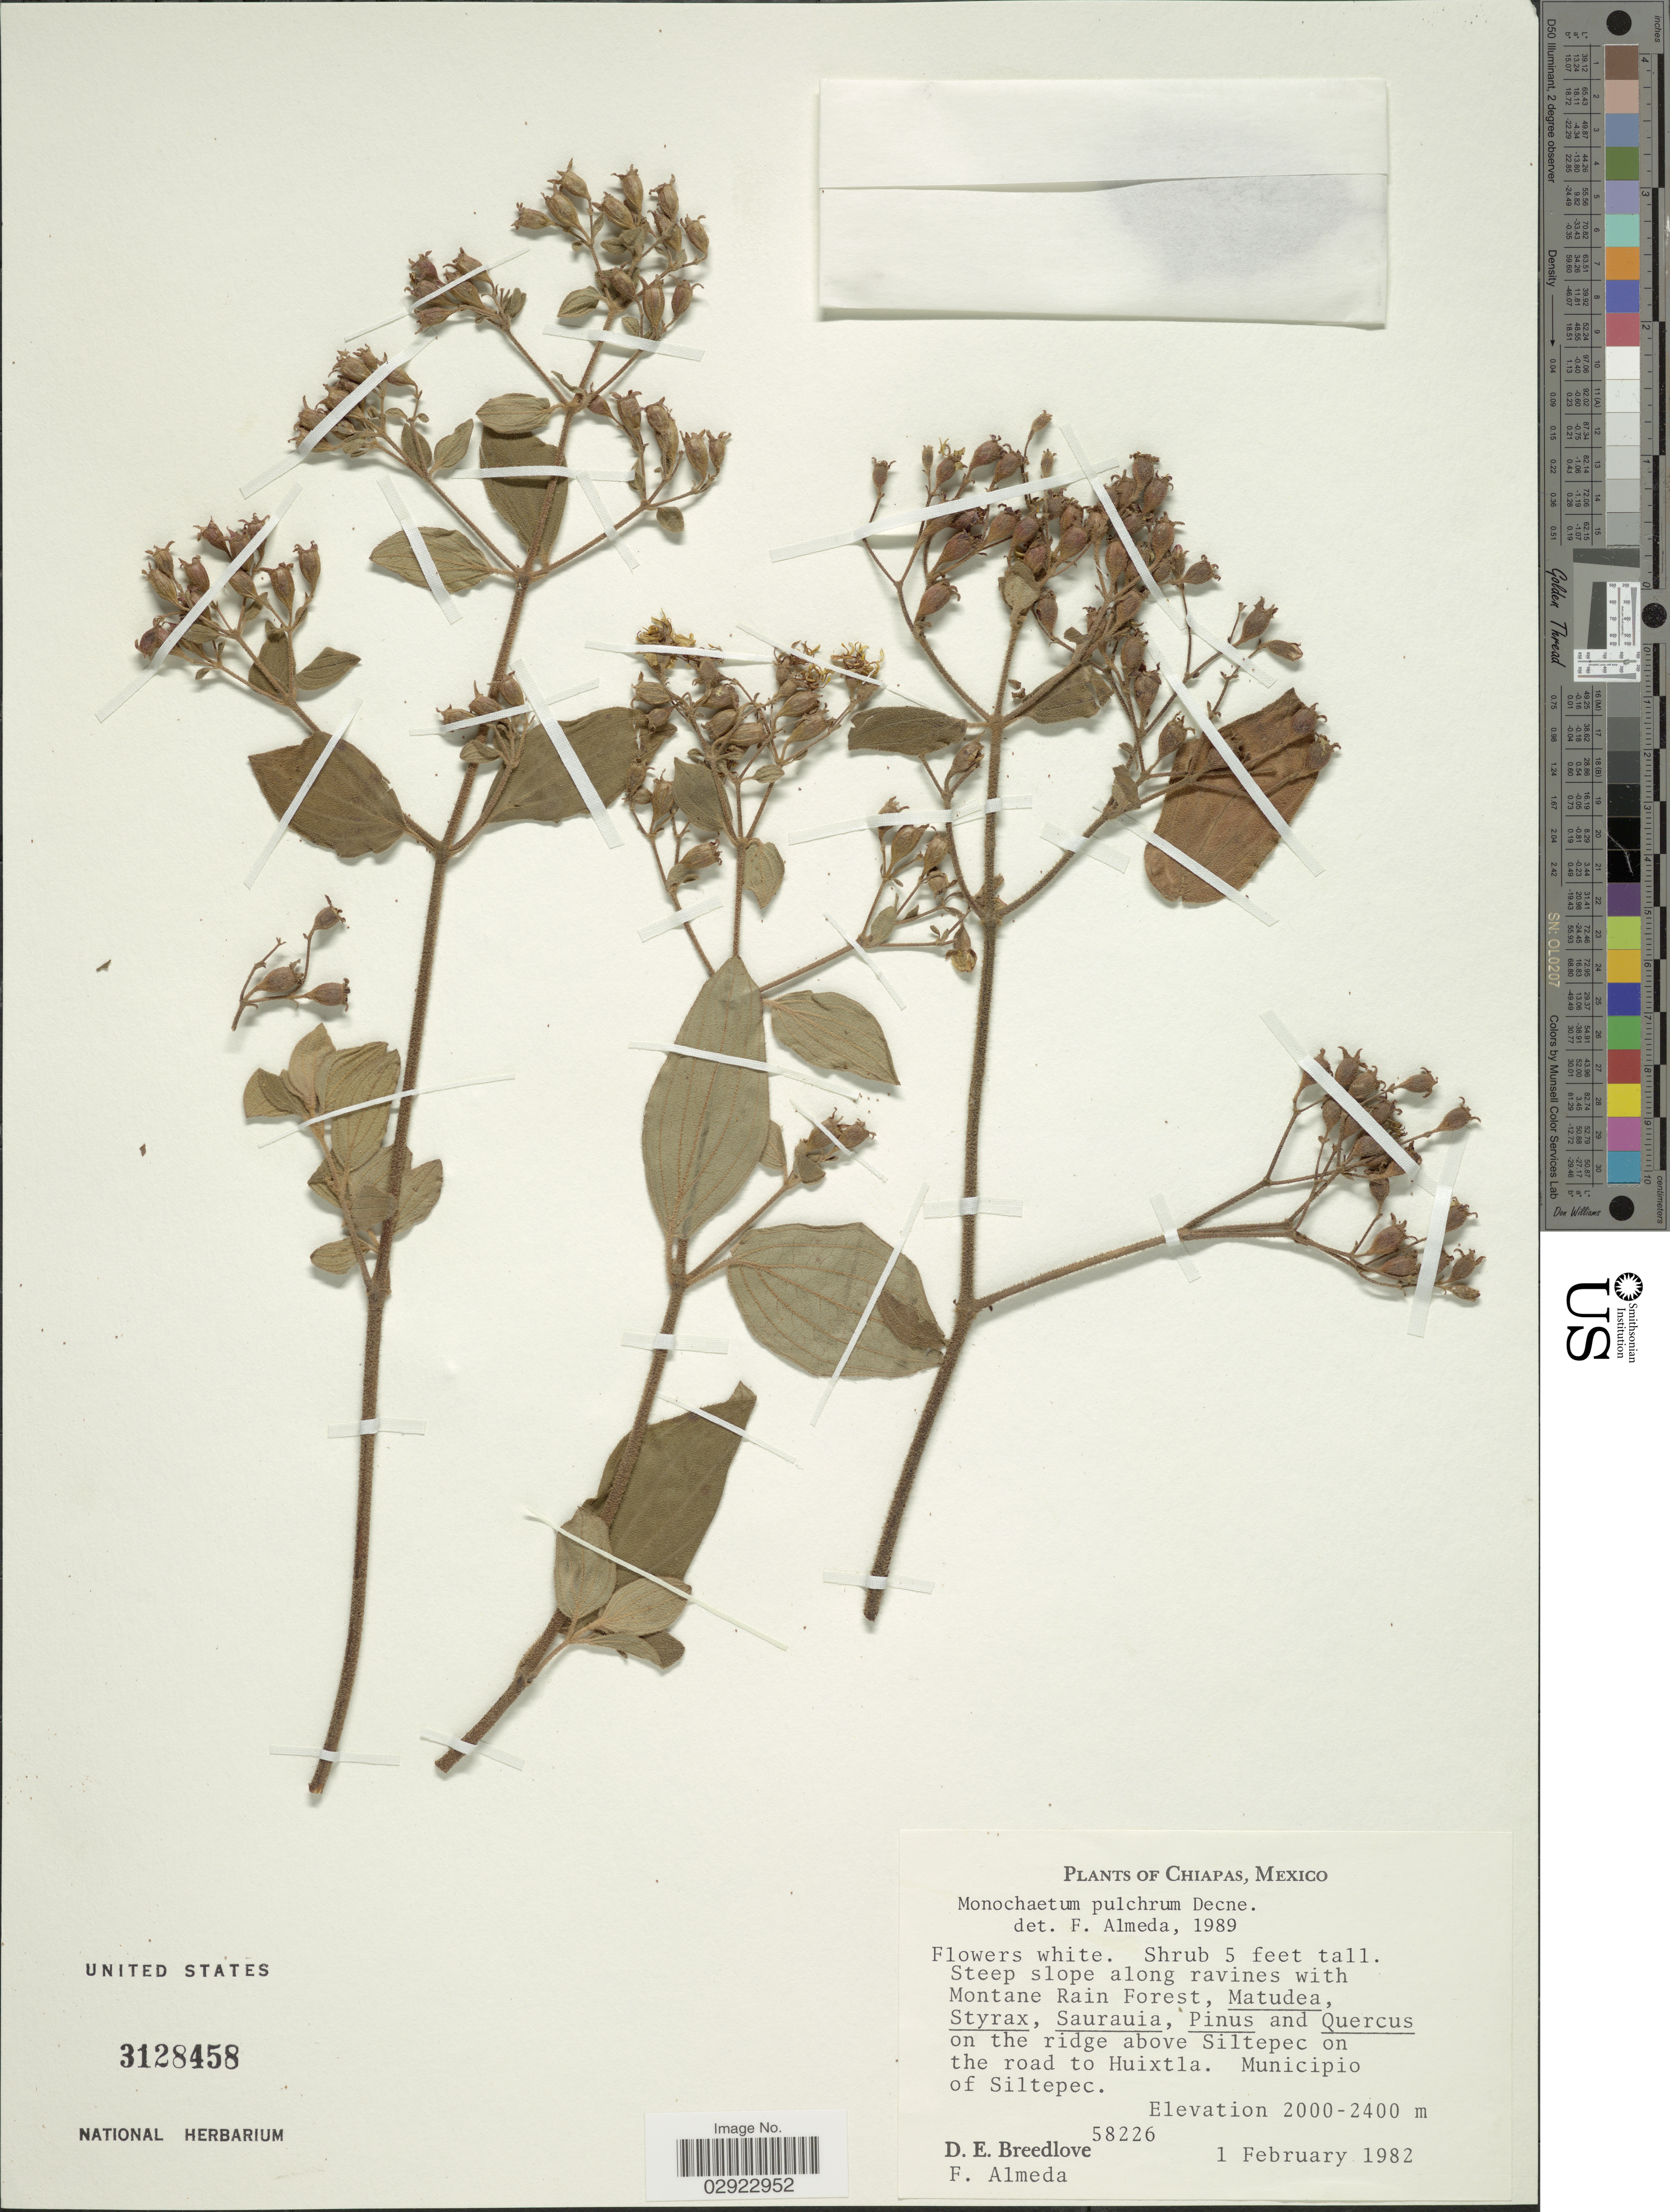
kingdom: Plantae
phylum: Tracheophyta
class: Magnoliopsida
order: Myrtales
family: Melastomataceae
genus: Monochaetum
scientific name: Monochaetum pulchrum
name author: Decne.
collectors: D. E. Breedlove & F. Almeda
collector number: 58226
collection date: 1982-02-01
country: Mexico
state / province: Chiapas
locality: On the ridge above Siltepec on the road to Huixtla. Municipio of Siltepec.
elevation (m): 2000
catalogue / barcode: US 3128458